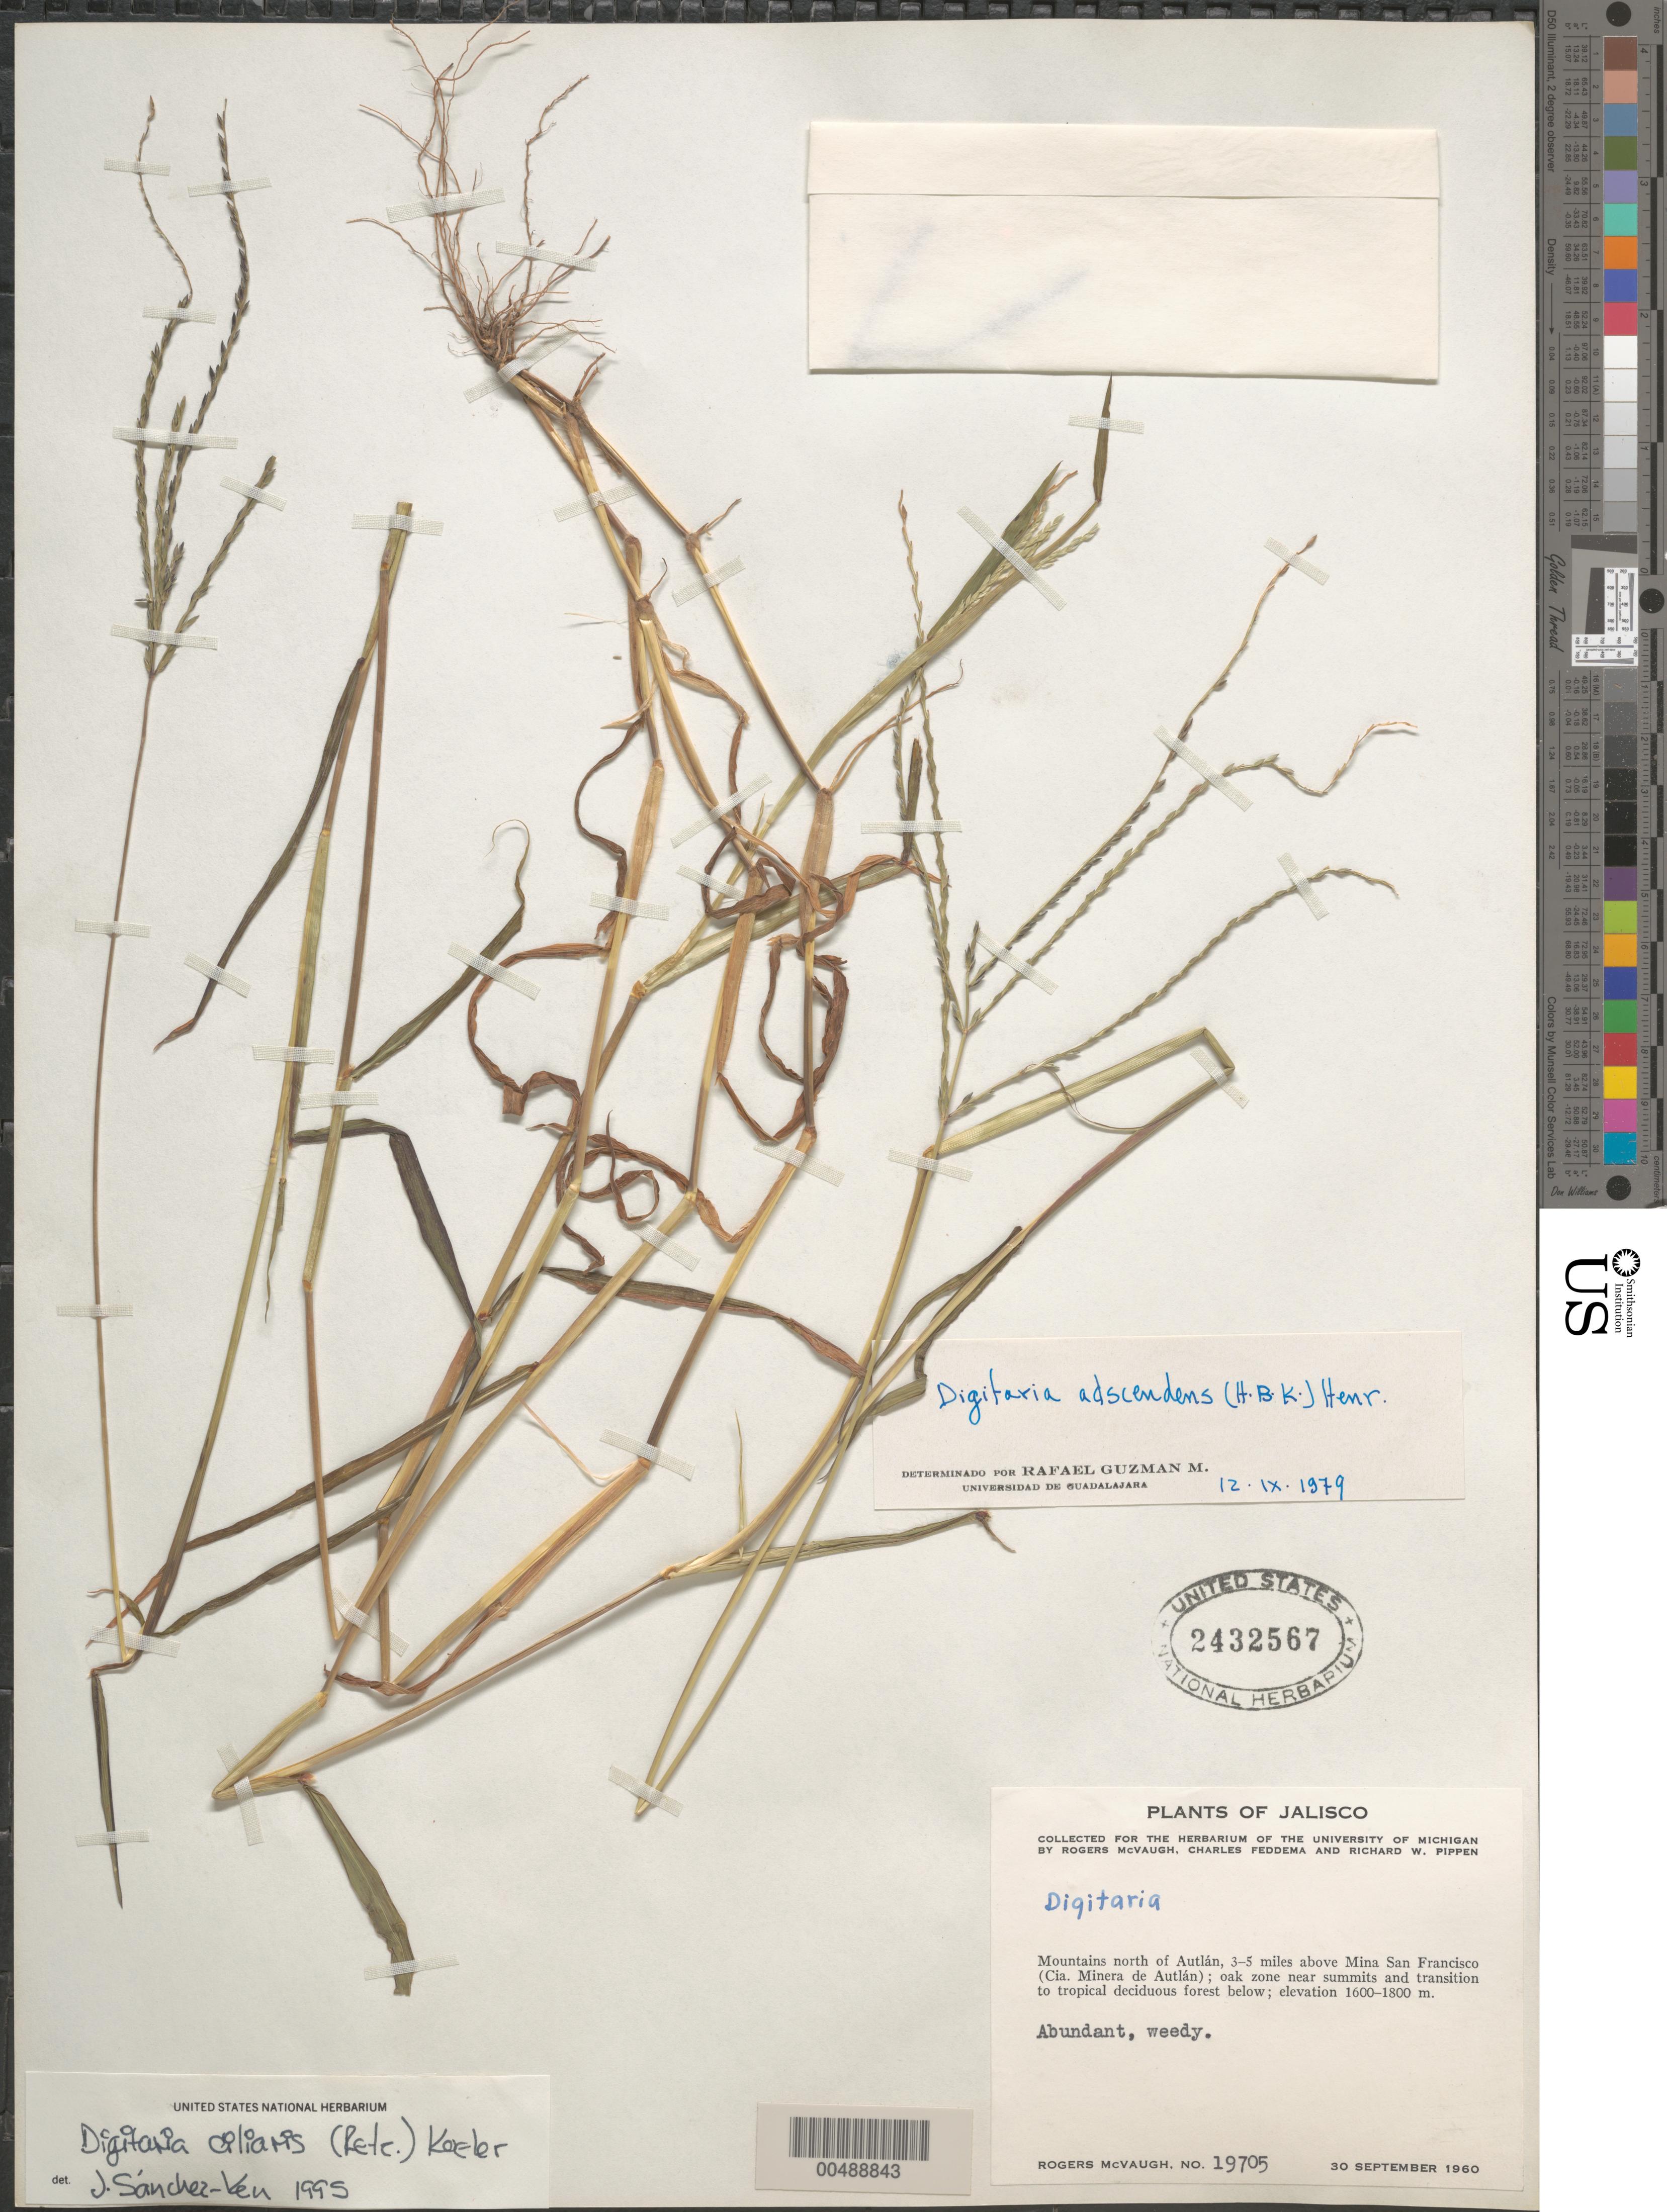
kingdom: Plantae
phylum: Tracheophyta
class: Liliopsida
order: Poales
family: Poaceae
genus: Digitaria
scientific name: Digitaria ciliaris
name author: (Retz.) Koeler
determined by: Sánchez-Ken, J. G.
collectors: R. McVaugh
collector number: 19705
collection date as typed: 30 Sep 1960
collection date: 1960-09-30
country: Mexico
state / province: Jalisco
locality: Mtns N of Autlán, 3-5 mi above Mina San Francisco (Cia. Minera de Autlán)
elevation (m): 1600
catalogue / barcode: US 2432567